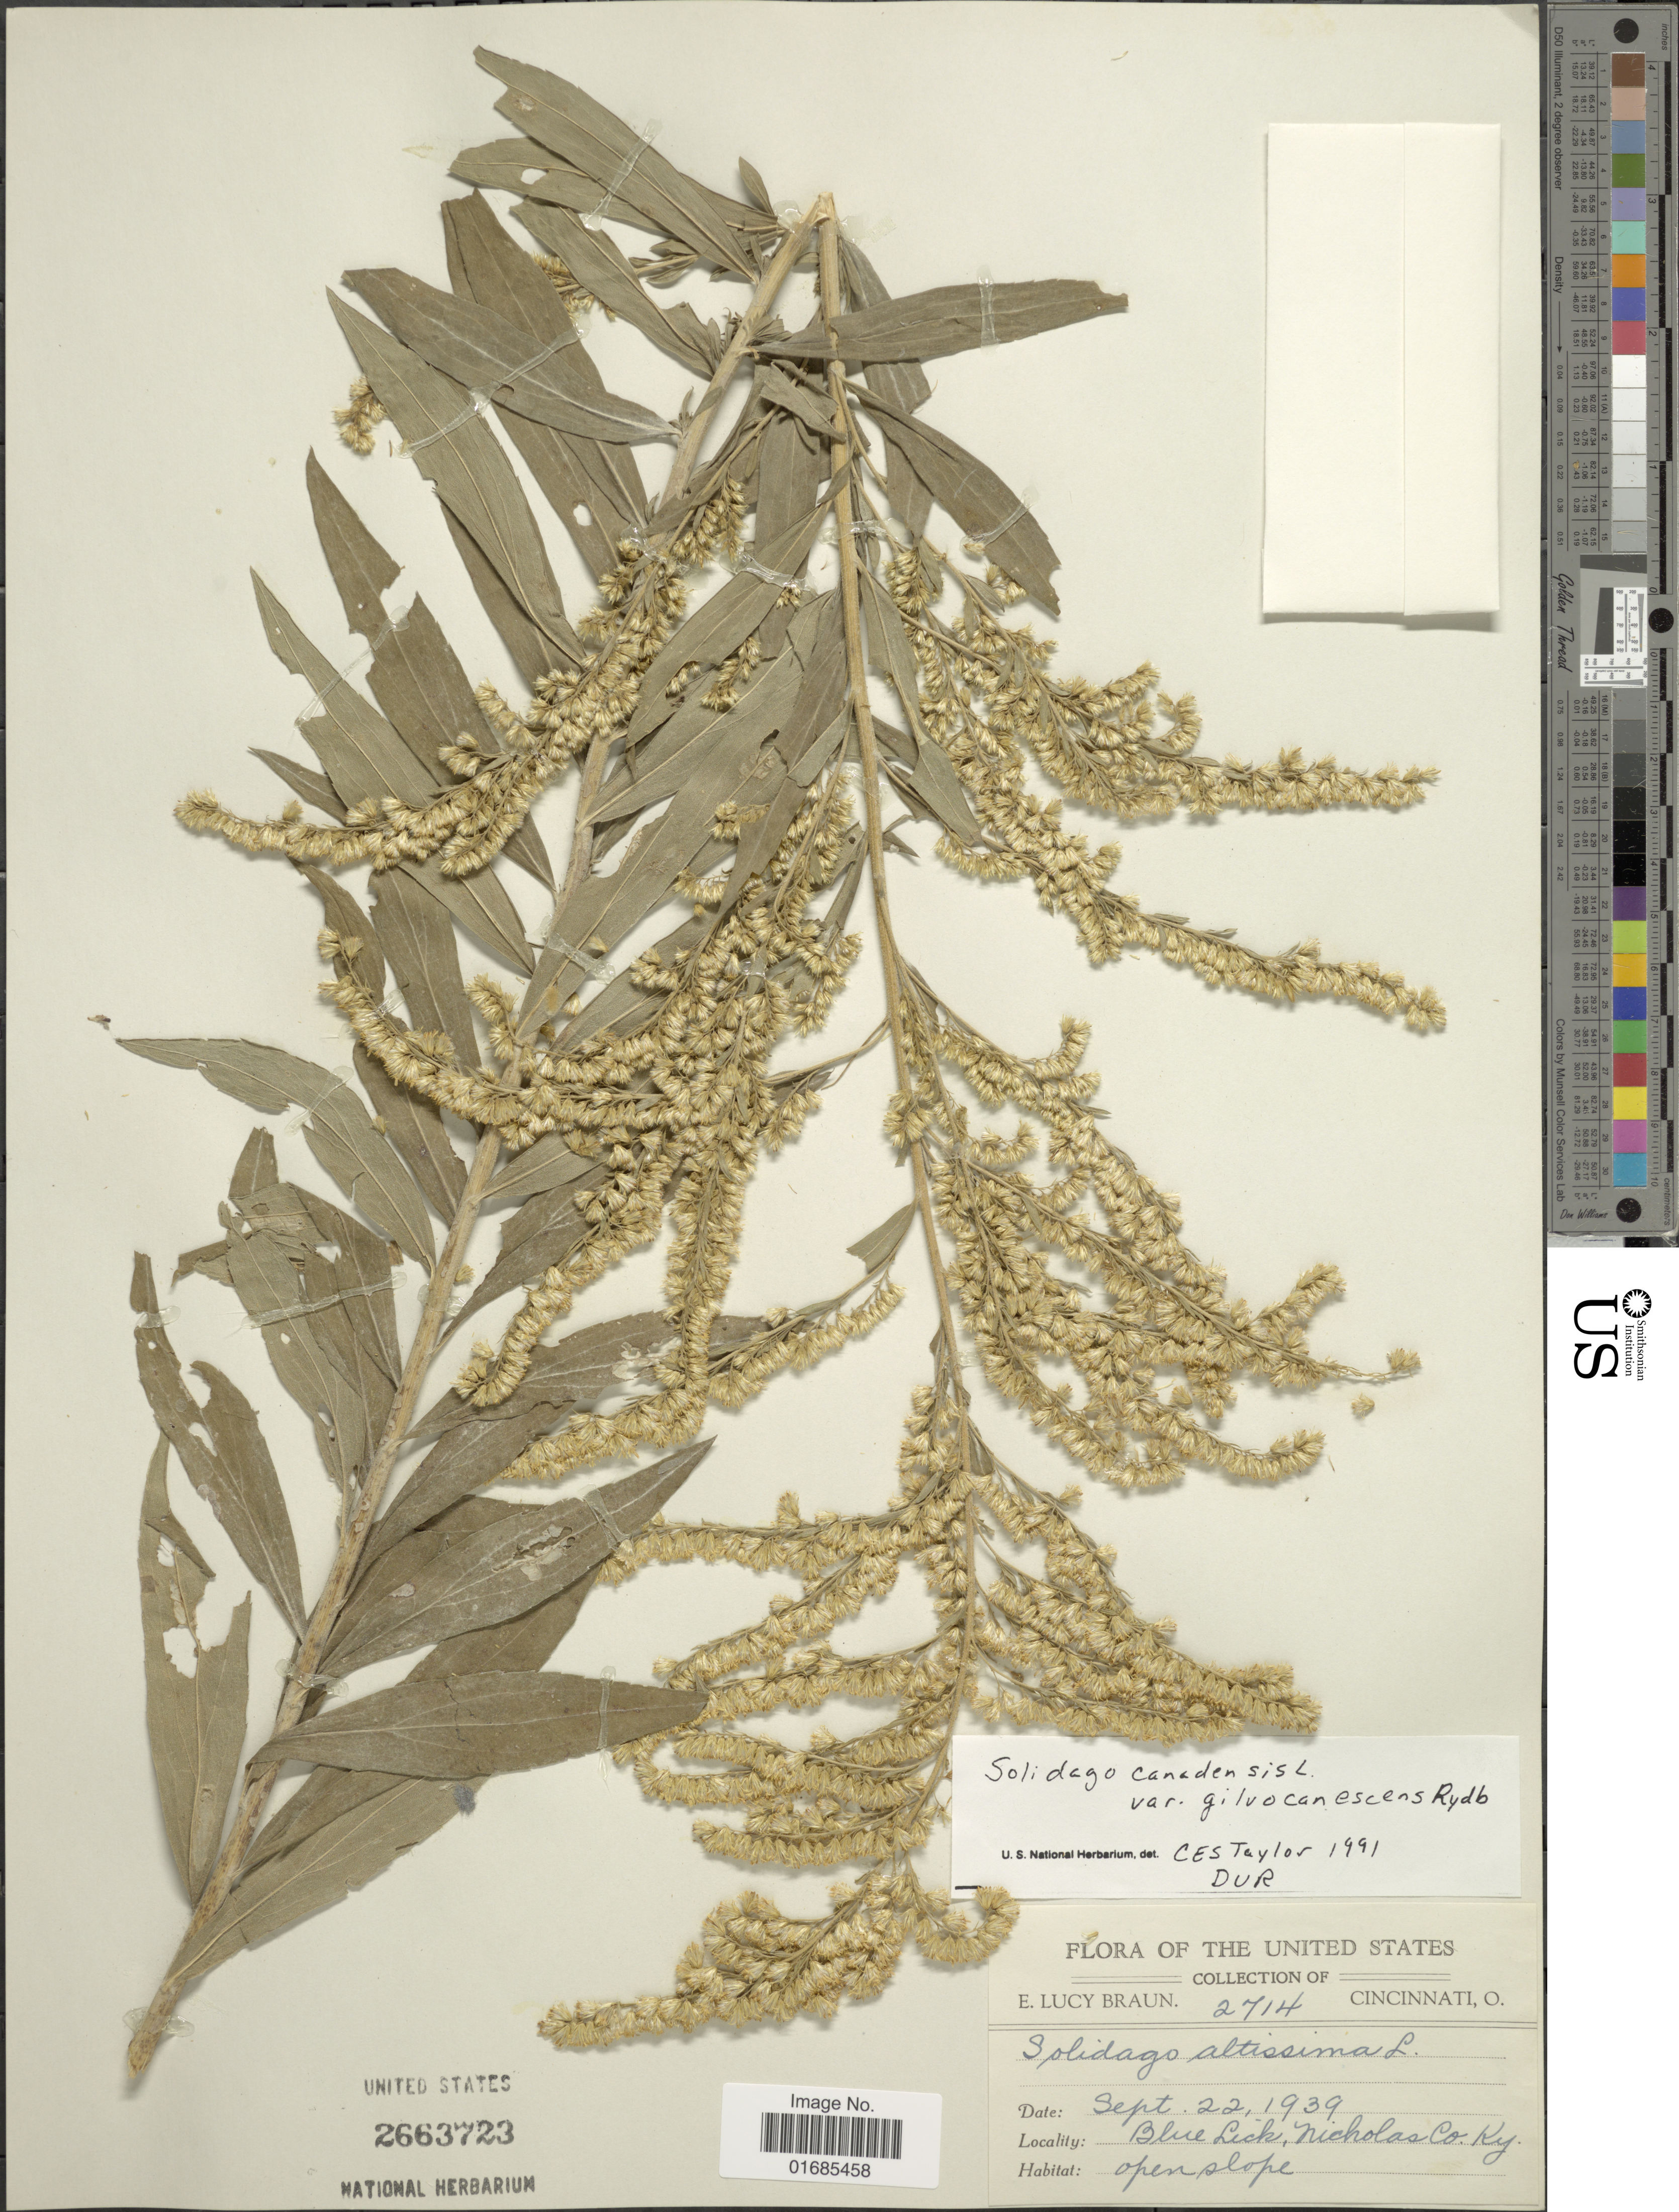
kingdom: Plantae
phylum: Tracheophyta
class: Magnoliopsida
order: Asterales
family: Asteraceae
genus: Solidago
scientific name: Solidago canadensis var. gilvocanescens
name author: Rydb.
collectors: E. L. Braun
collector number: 2714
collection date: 1939-09-22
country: United States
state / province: Kentucky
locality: United States, Blue Lick, Nicholas Co., Ky.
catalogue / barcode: US 2663723